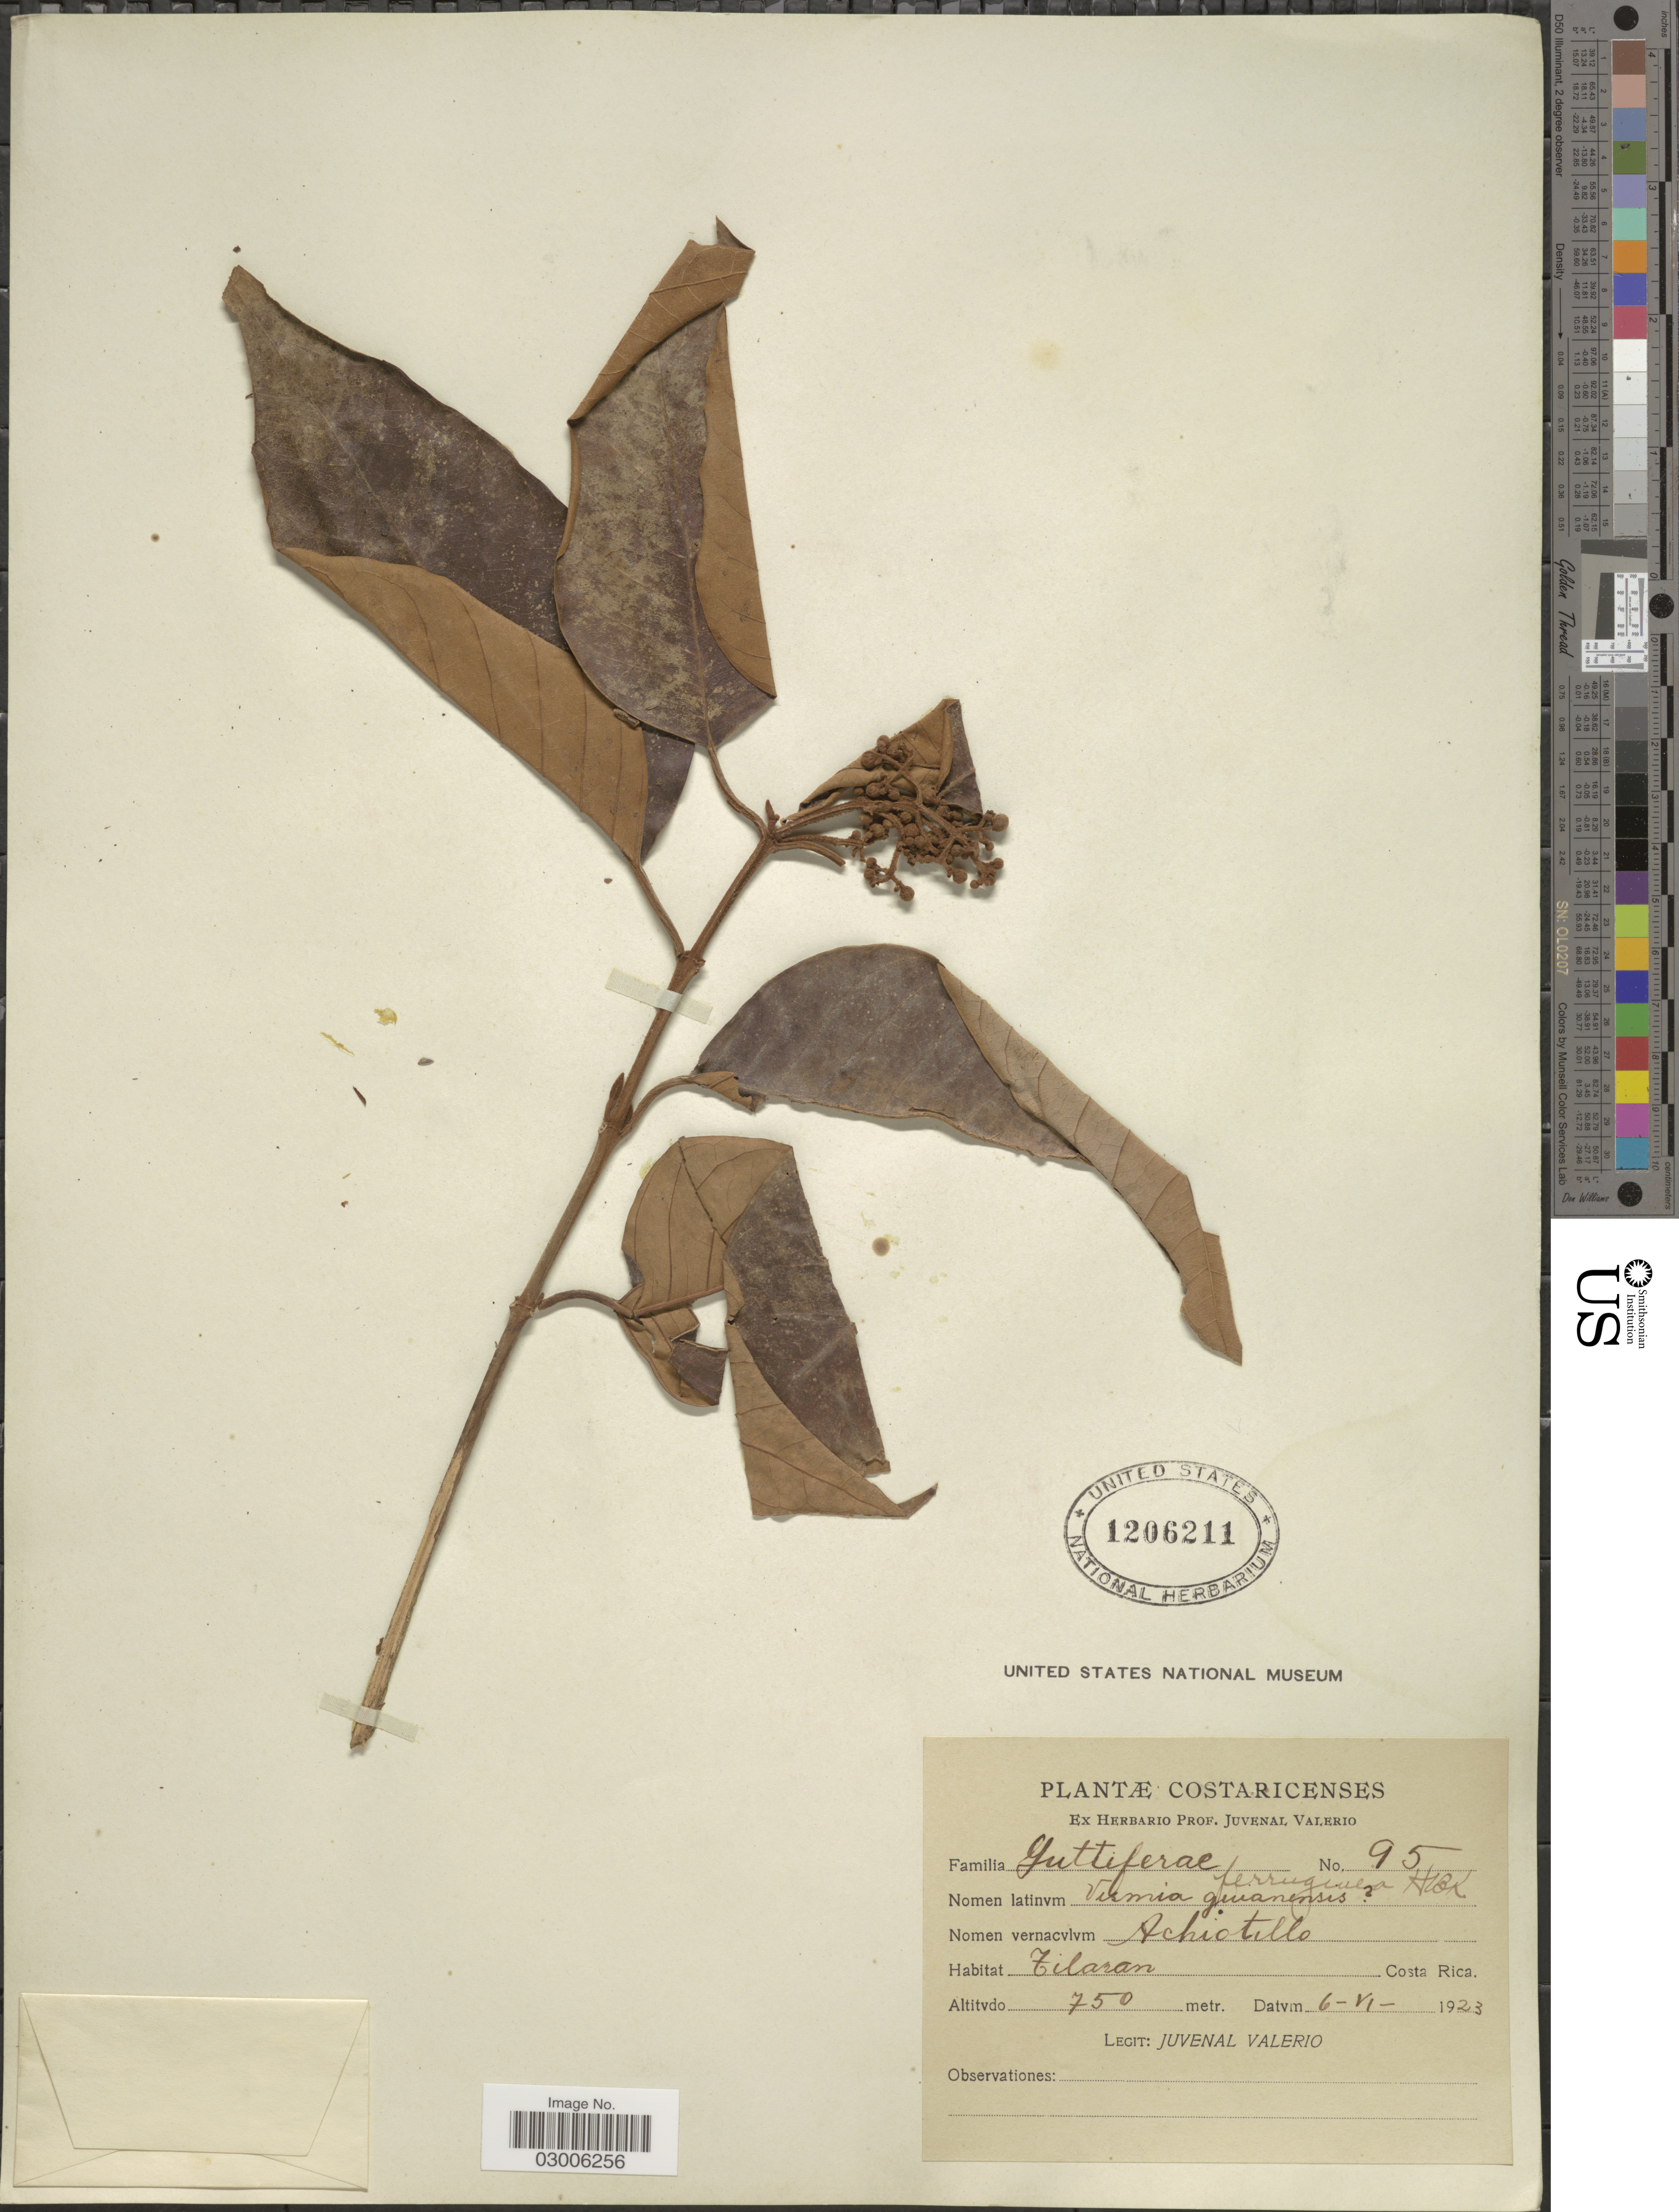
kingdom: Plantae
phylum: Tracheophyta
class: Magnoliopsida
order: Malpighiales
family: Hypericaceae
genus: Vismia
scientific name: Vismia baccifera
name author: (L.) Triana & Planch.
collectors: J. Valerio R.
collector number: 95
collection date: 1923-06-06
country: Costa Rica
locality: Tilaran.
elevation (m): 750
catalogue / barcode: US 1206211